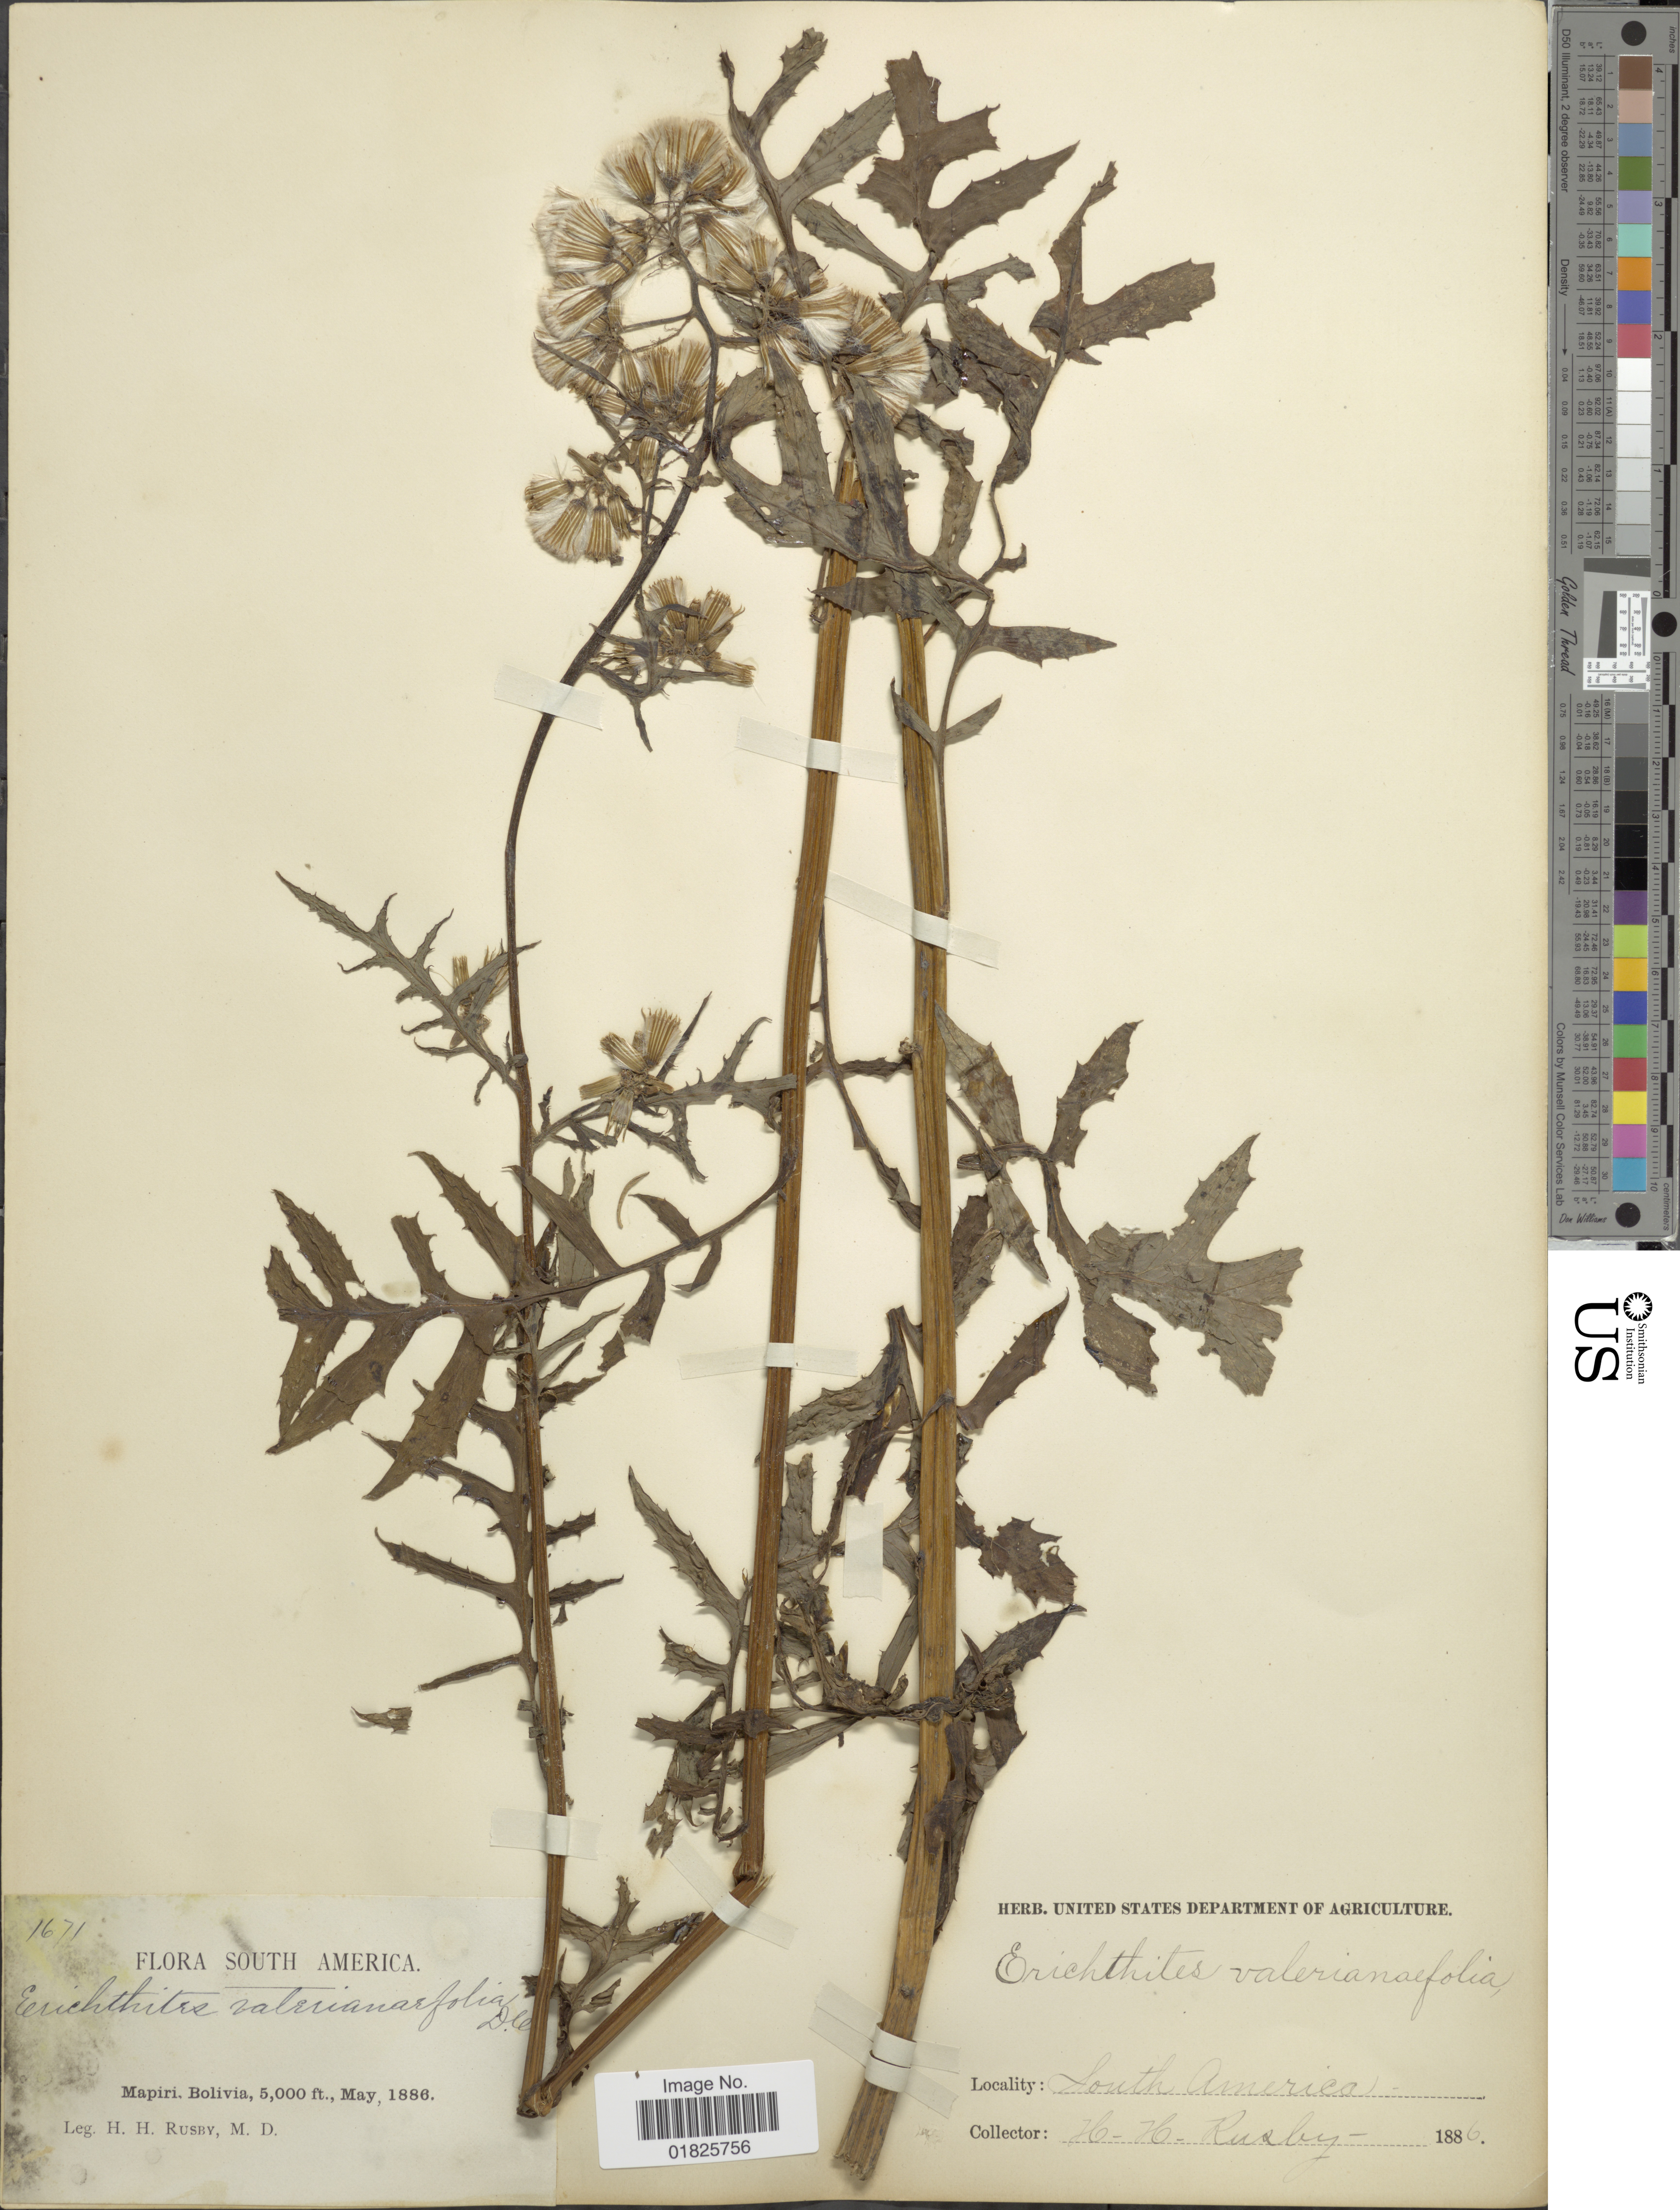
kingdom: Plantae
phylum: Tracheophyta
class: Magnoliopsida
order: Asterales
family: Asteraceae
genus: Erechtites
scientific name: Erechtites valerianifolius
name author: (Link ex Spreng.) DC.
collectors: H. H. Rusby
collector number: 1671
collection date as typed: May, 1886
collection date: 1886-05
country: Bolivia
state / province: La Páz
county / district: Larecaja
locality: Mapiri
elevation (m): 1524